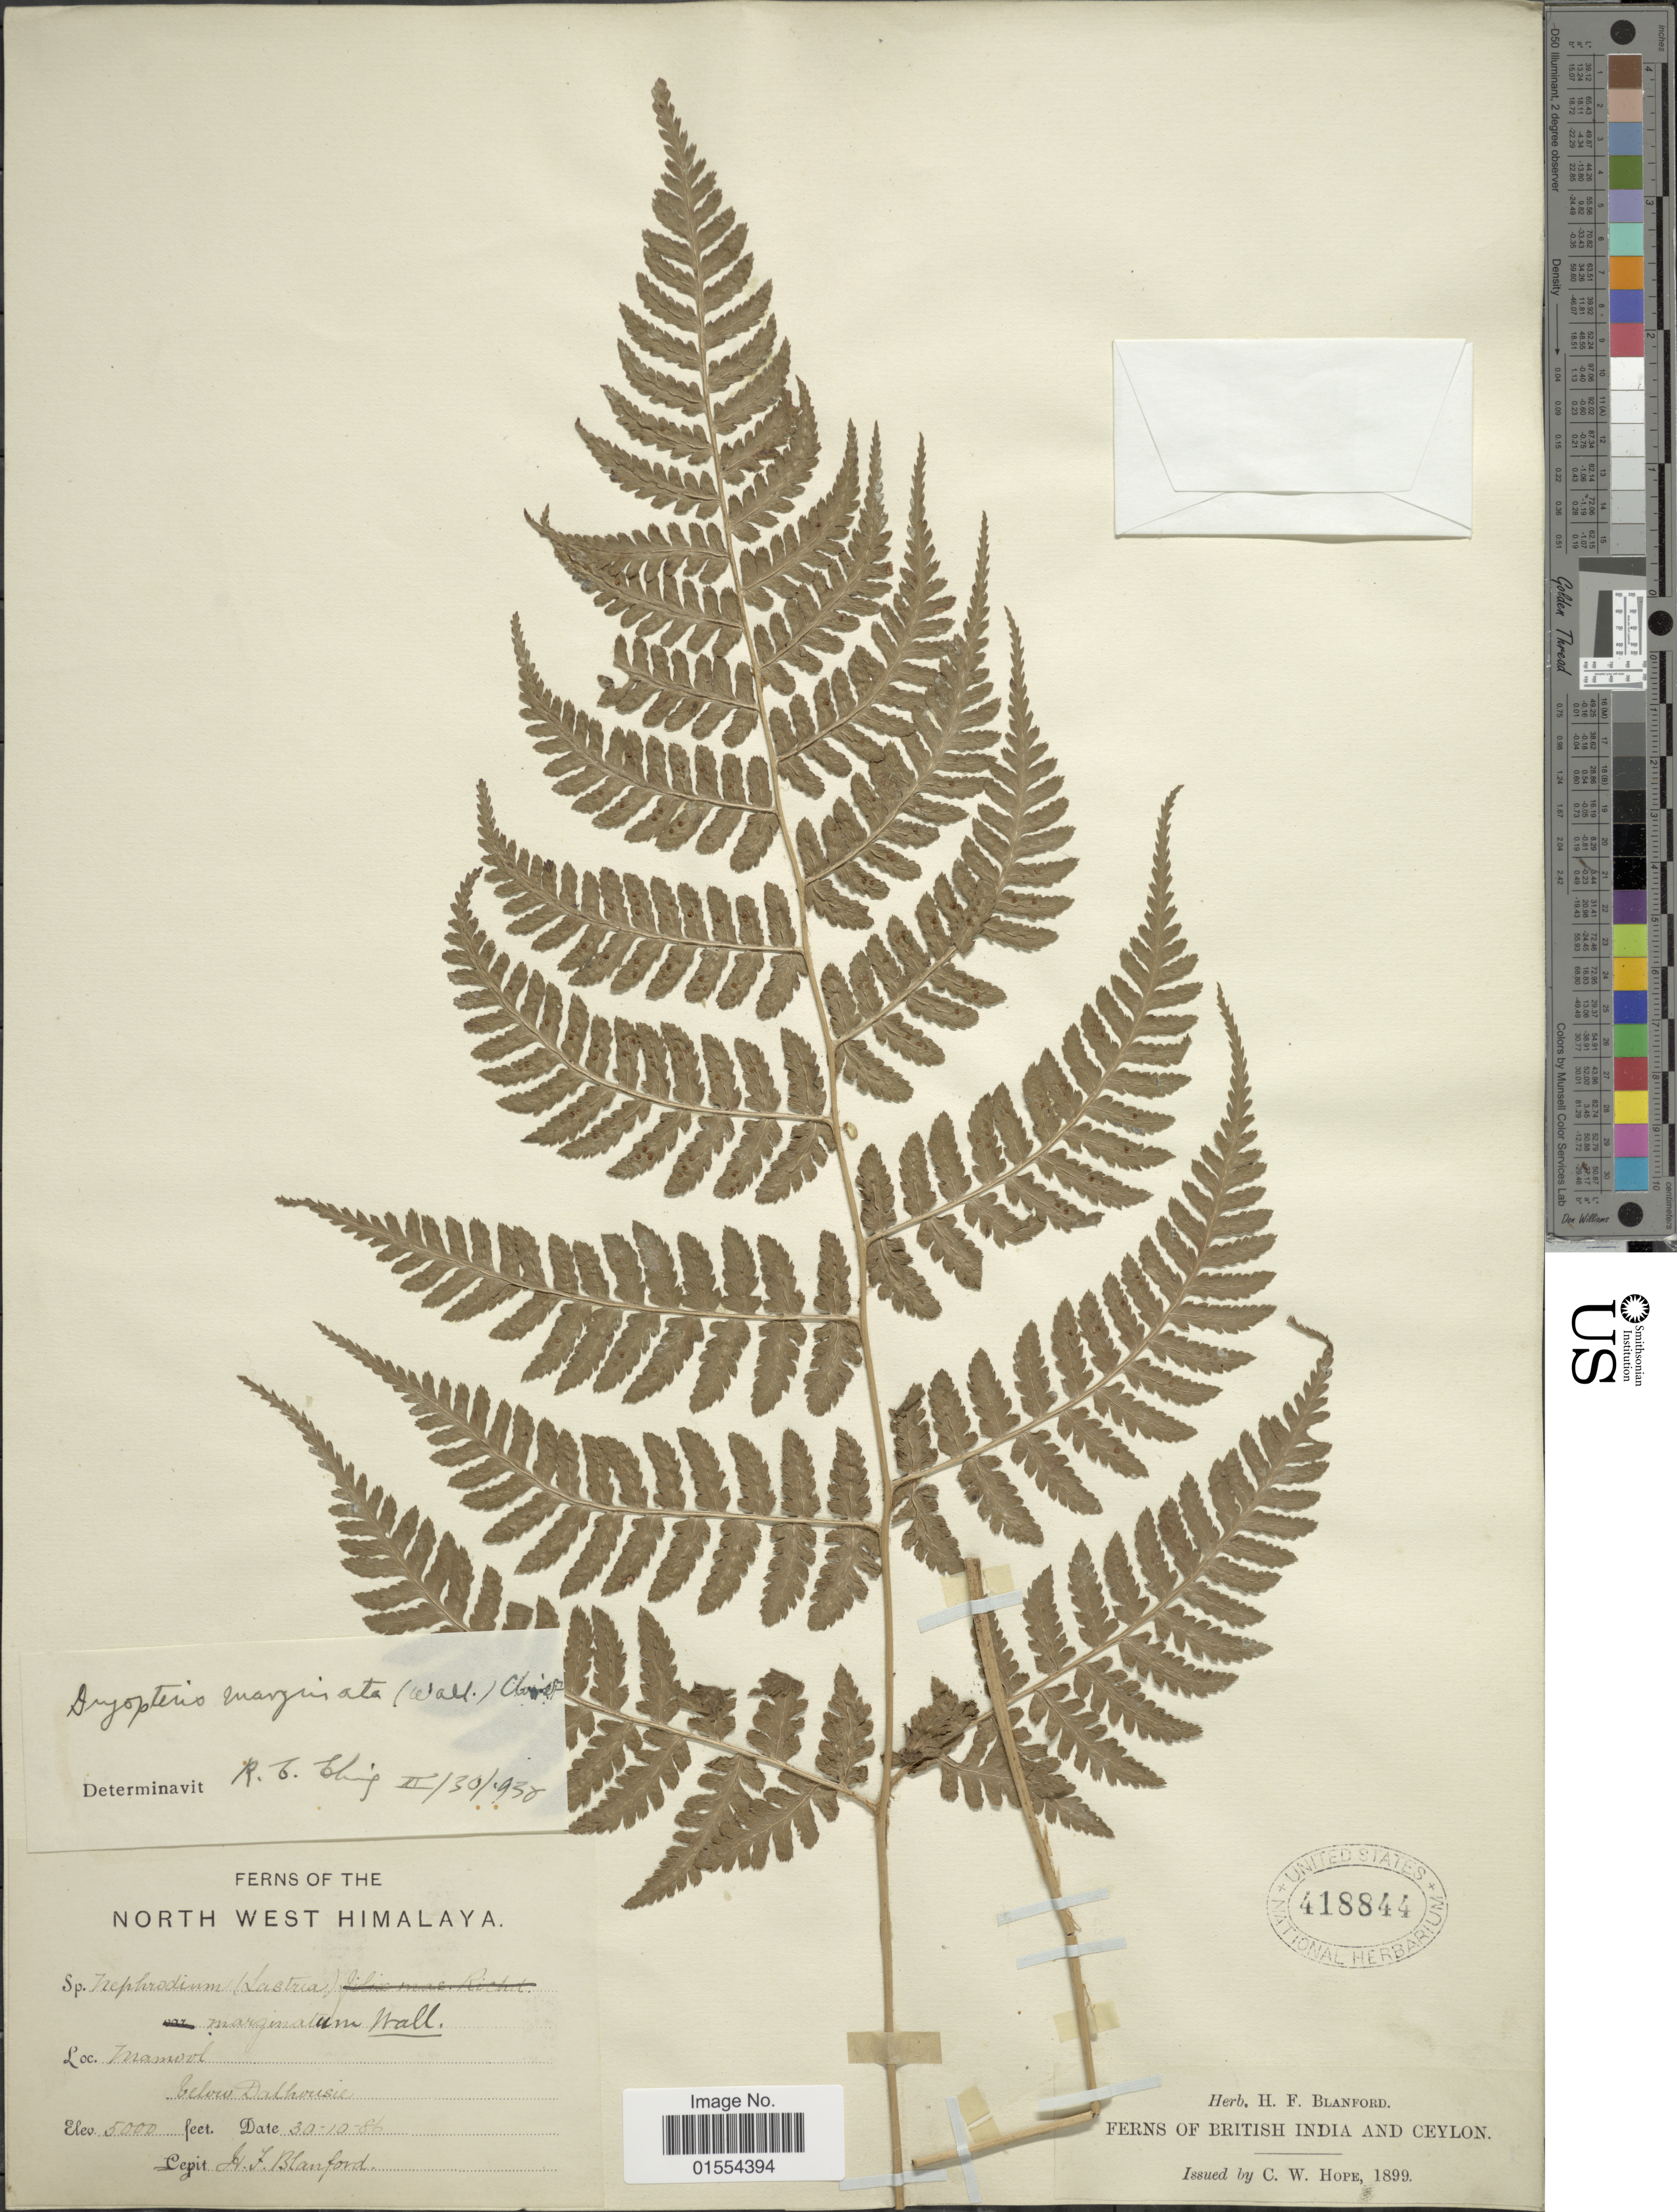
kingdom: Plantae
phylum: Tracheophyta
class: Polypodiopsida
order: Polypodiales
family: Dryopteridaceae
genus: Dryopteris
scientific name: Dryopteris marginata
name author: Christ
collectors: H. Blanford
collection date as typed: Transcribed d/m/y: 30/10/86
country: India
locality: North West Himlaya, Mamool, below Dalhousie. British India and Ceylon.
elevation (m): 1524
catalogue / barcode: US 418844